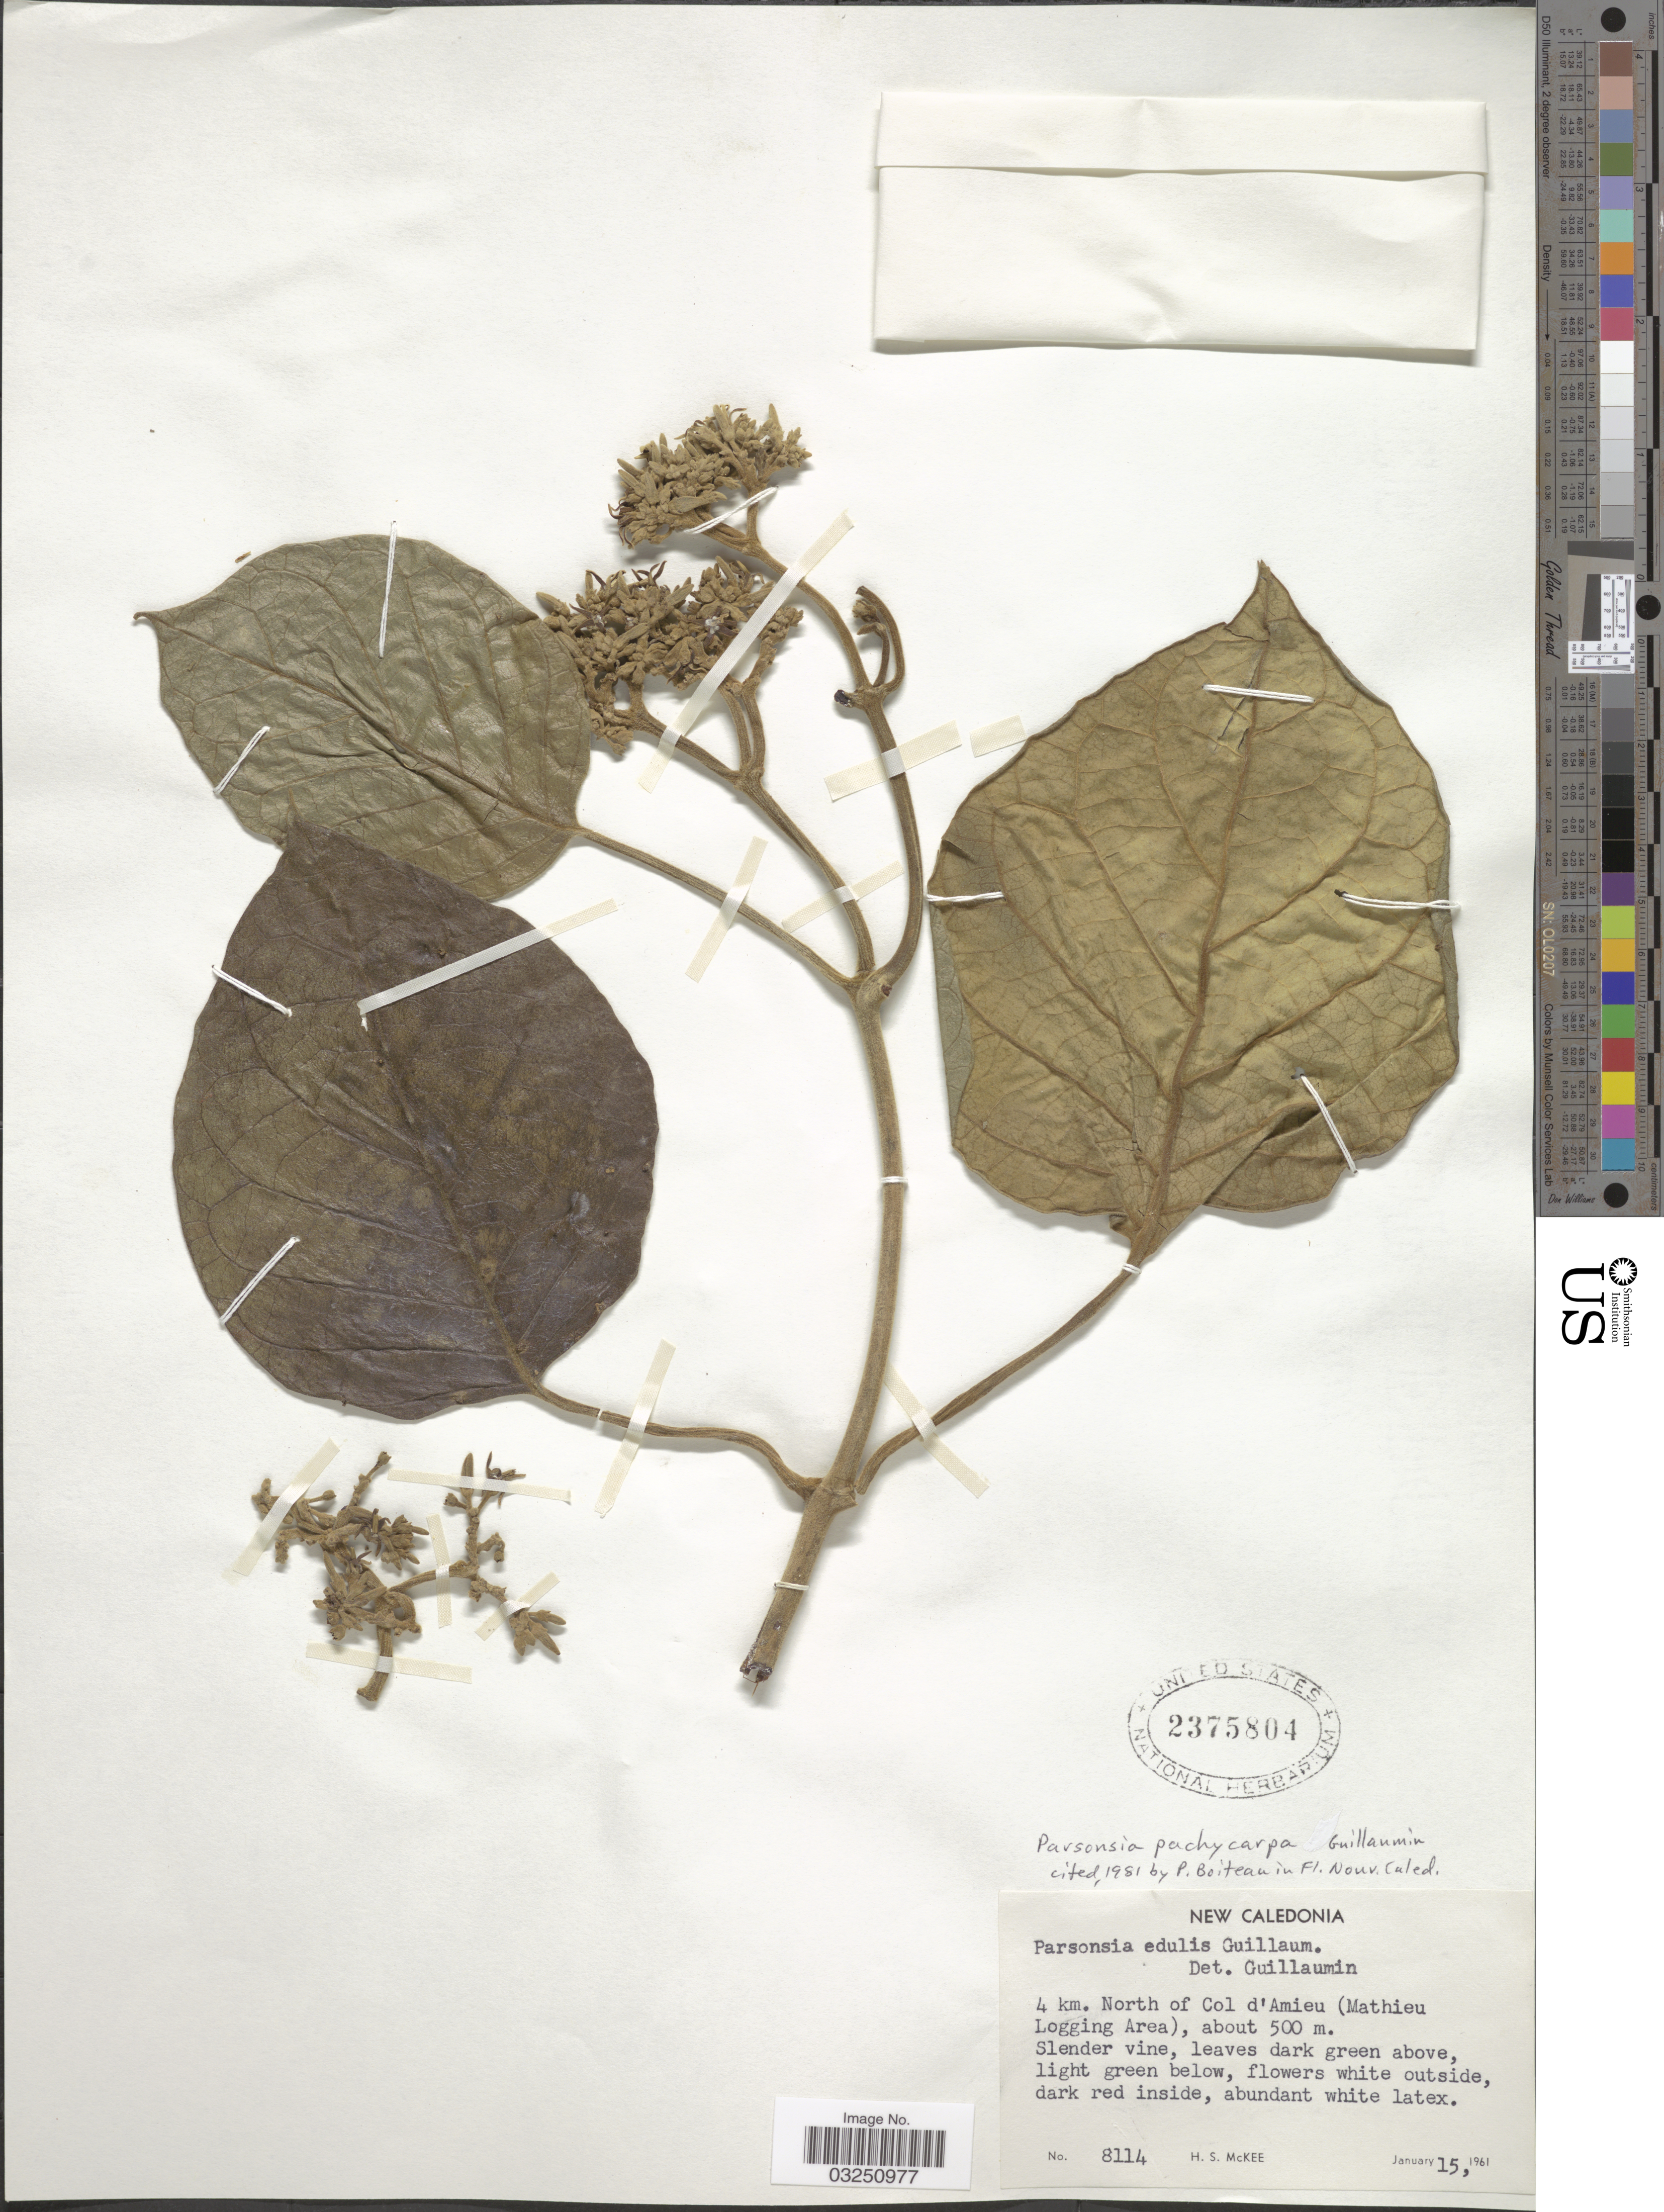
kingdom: Plantae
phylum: Tracheophyta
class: Magnoliopsida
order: Myrtales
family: Lythraceae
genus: Parsonsia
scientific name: Parsonsia pachycarpa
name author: Guillaumin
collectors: H. Mackee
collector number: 8114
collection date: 1961-01-15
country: New Caledonia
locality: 4 km. North of Col d'Amieu (Mathieu Logging Area).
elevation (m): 500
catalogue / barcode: US 2375804